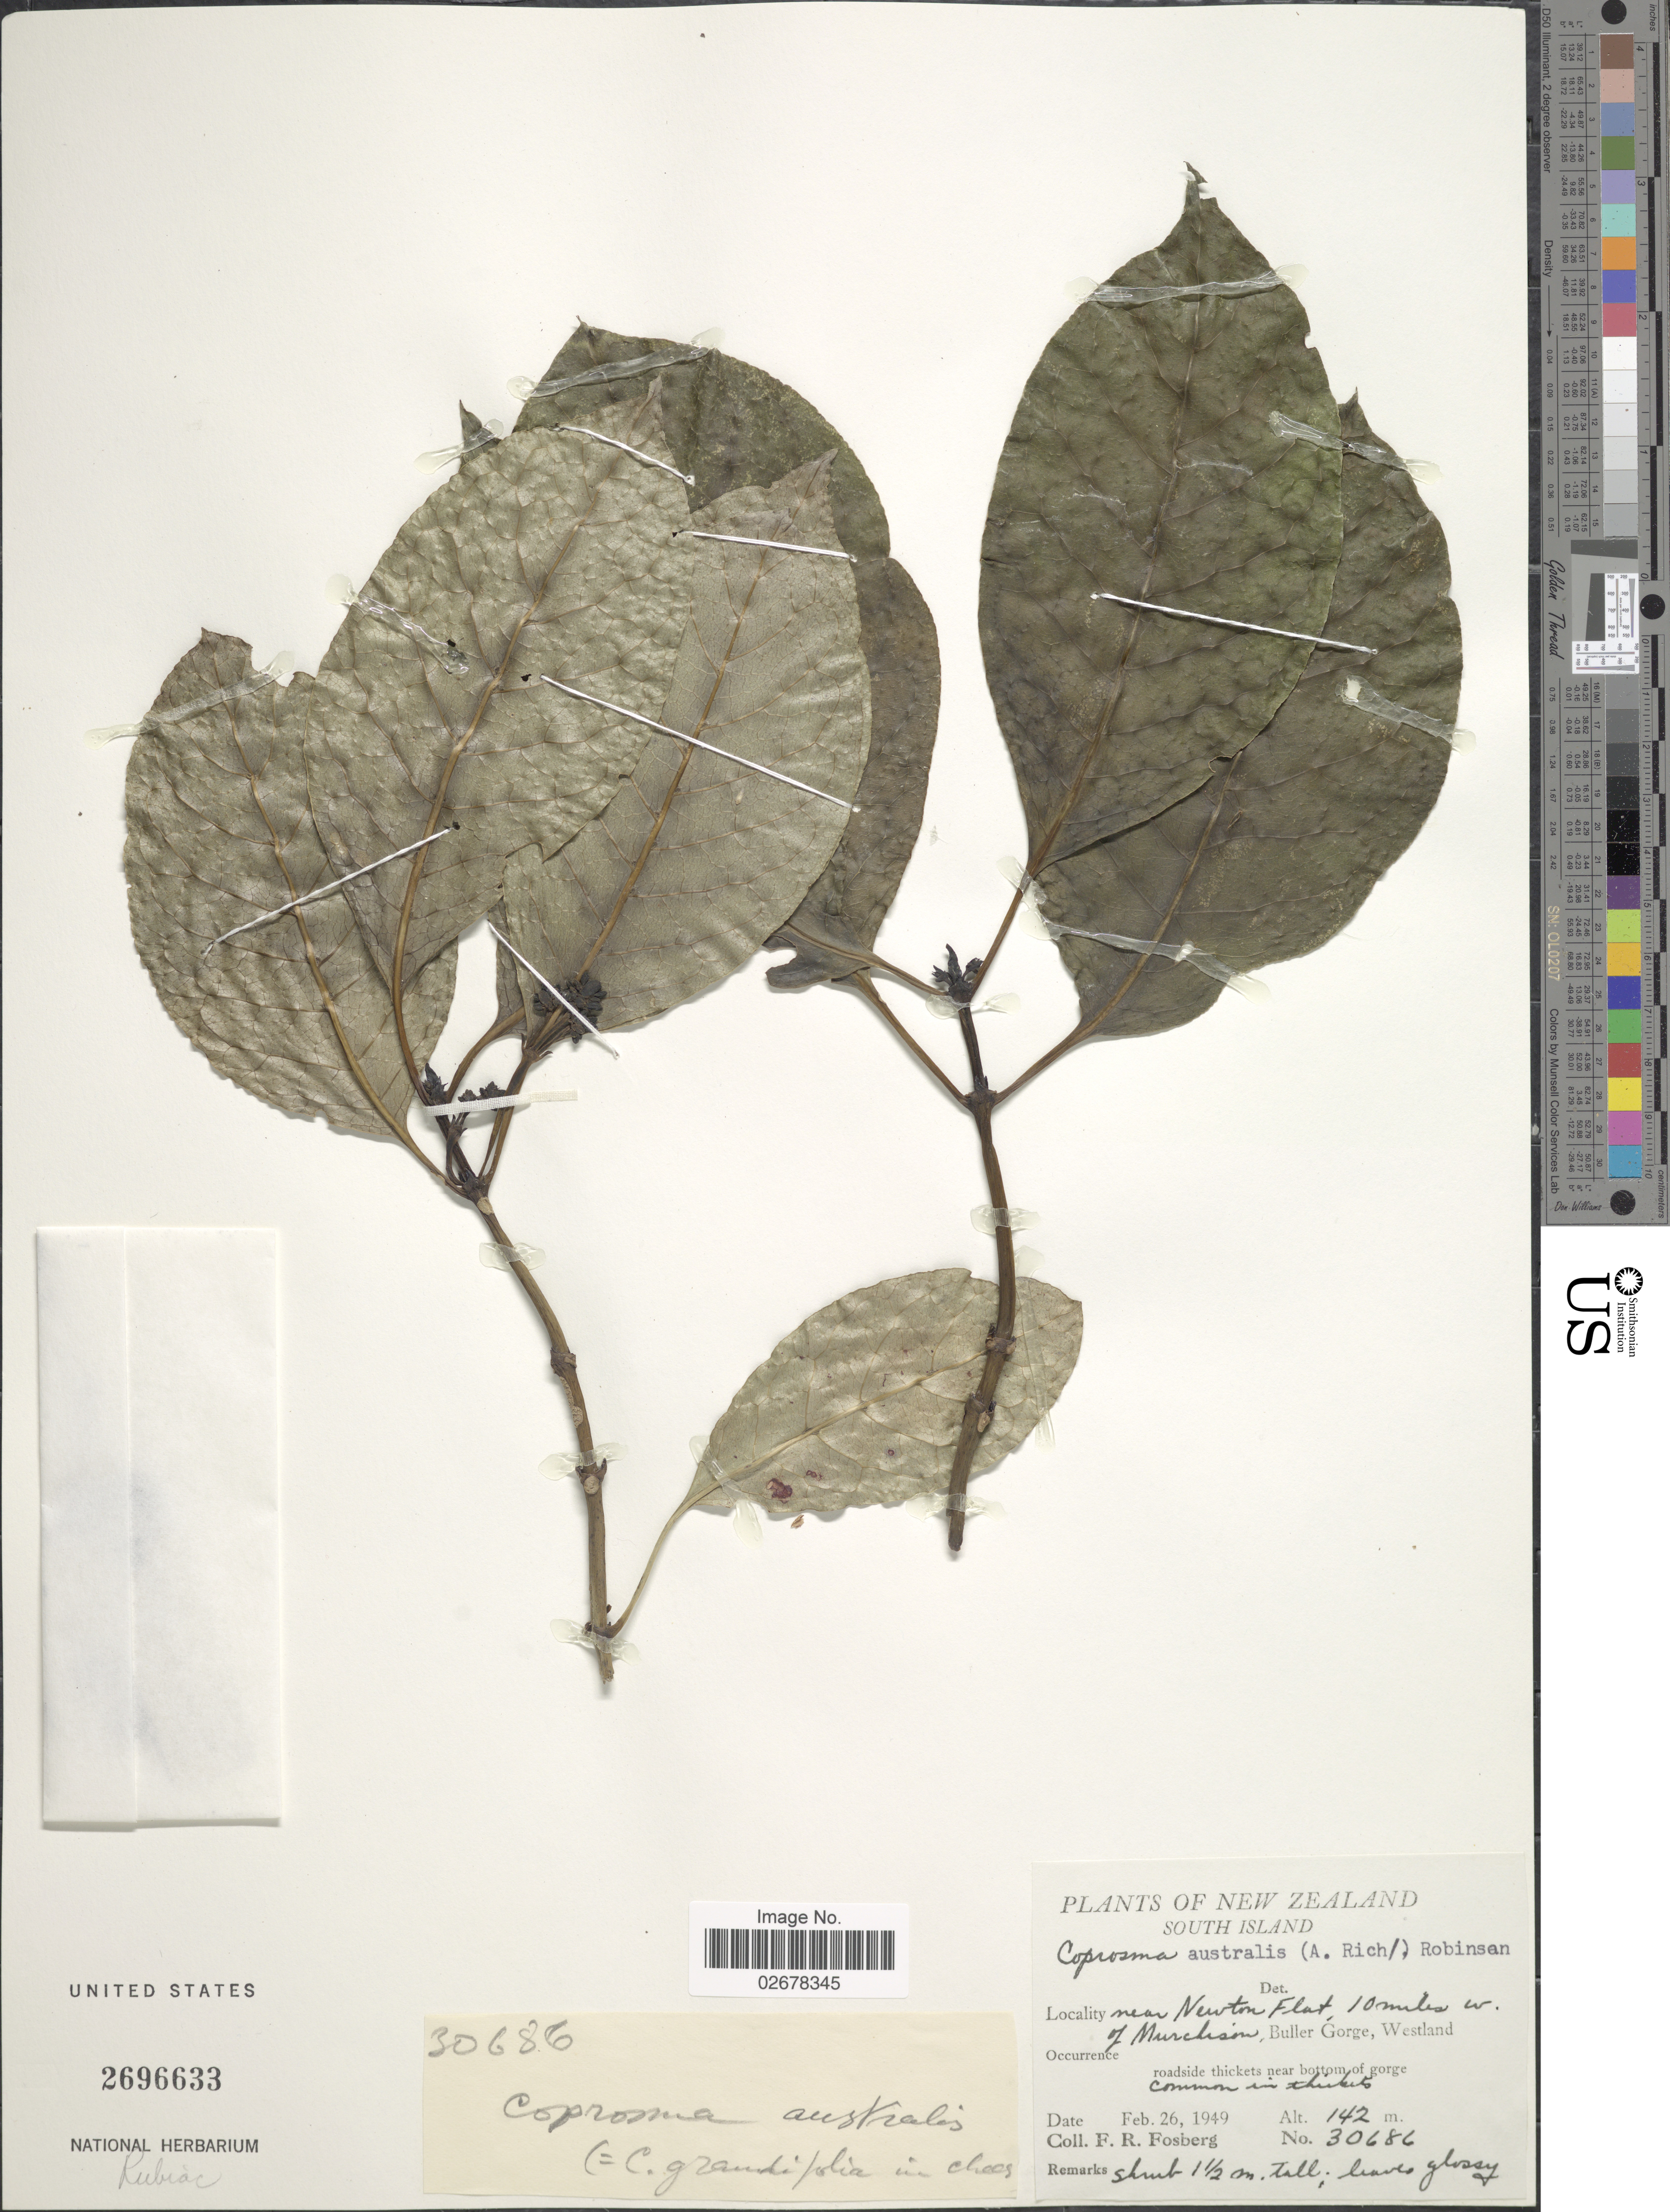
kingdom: Plantae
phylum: Tracheophyta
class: Magnoliopsida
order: Gentianales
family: Rubiaceae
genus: Coprosma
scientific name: Coprosma australis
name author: (A. Rich.) B.L. Rob.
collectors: F. R. Fosberg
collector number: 30686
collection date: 1949-02-26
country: New Zealand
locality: South Island, near Newton Flat, 10 miles w. of Murchison , Buller Gorge, Westland, roadside thickets near bottom of gorge.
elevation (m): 142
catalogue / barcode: US 2696633